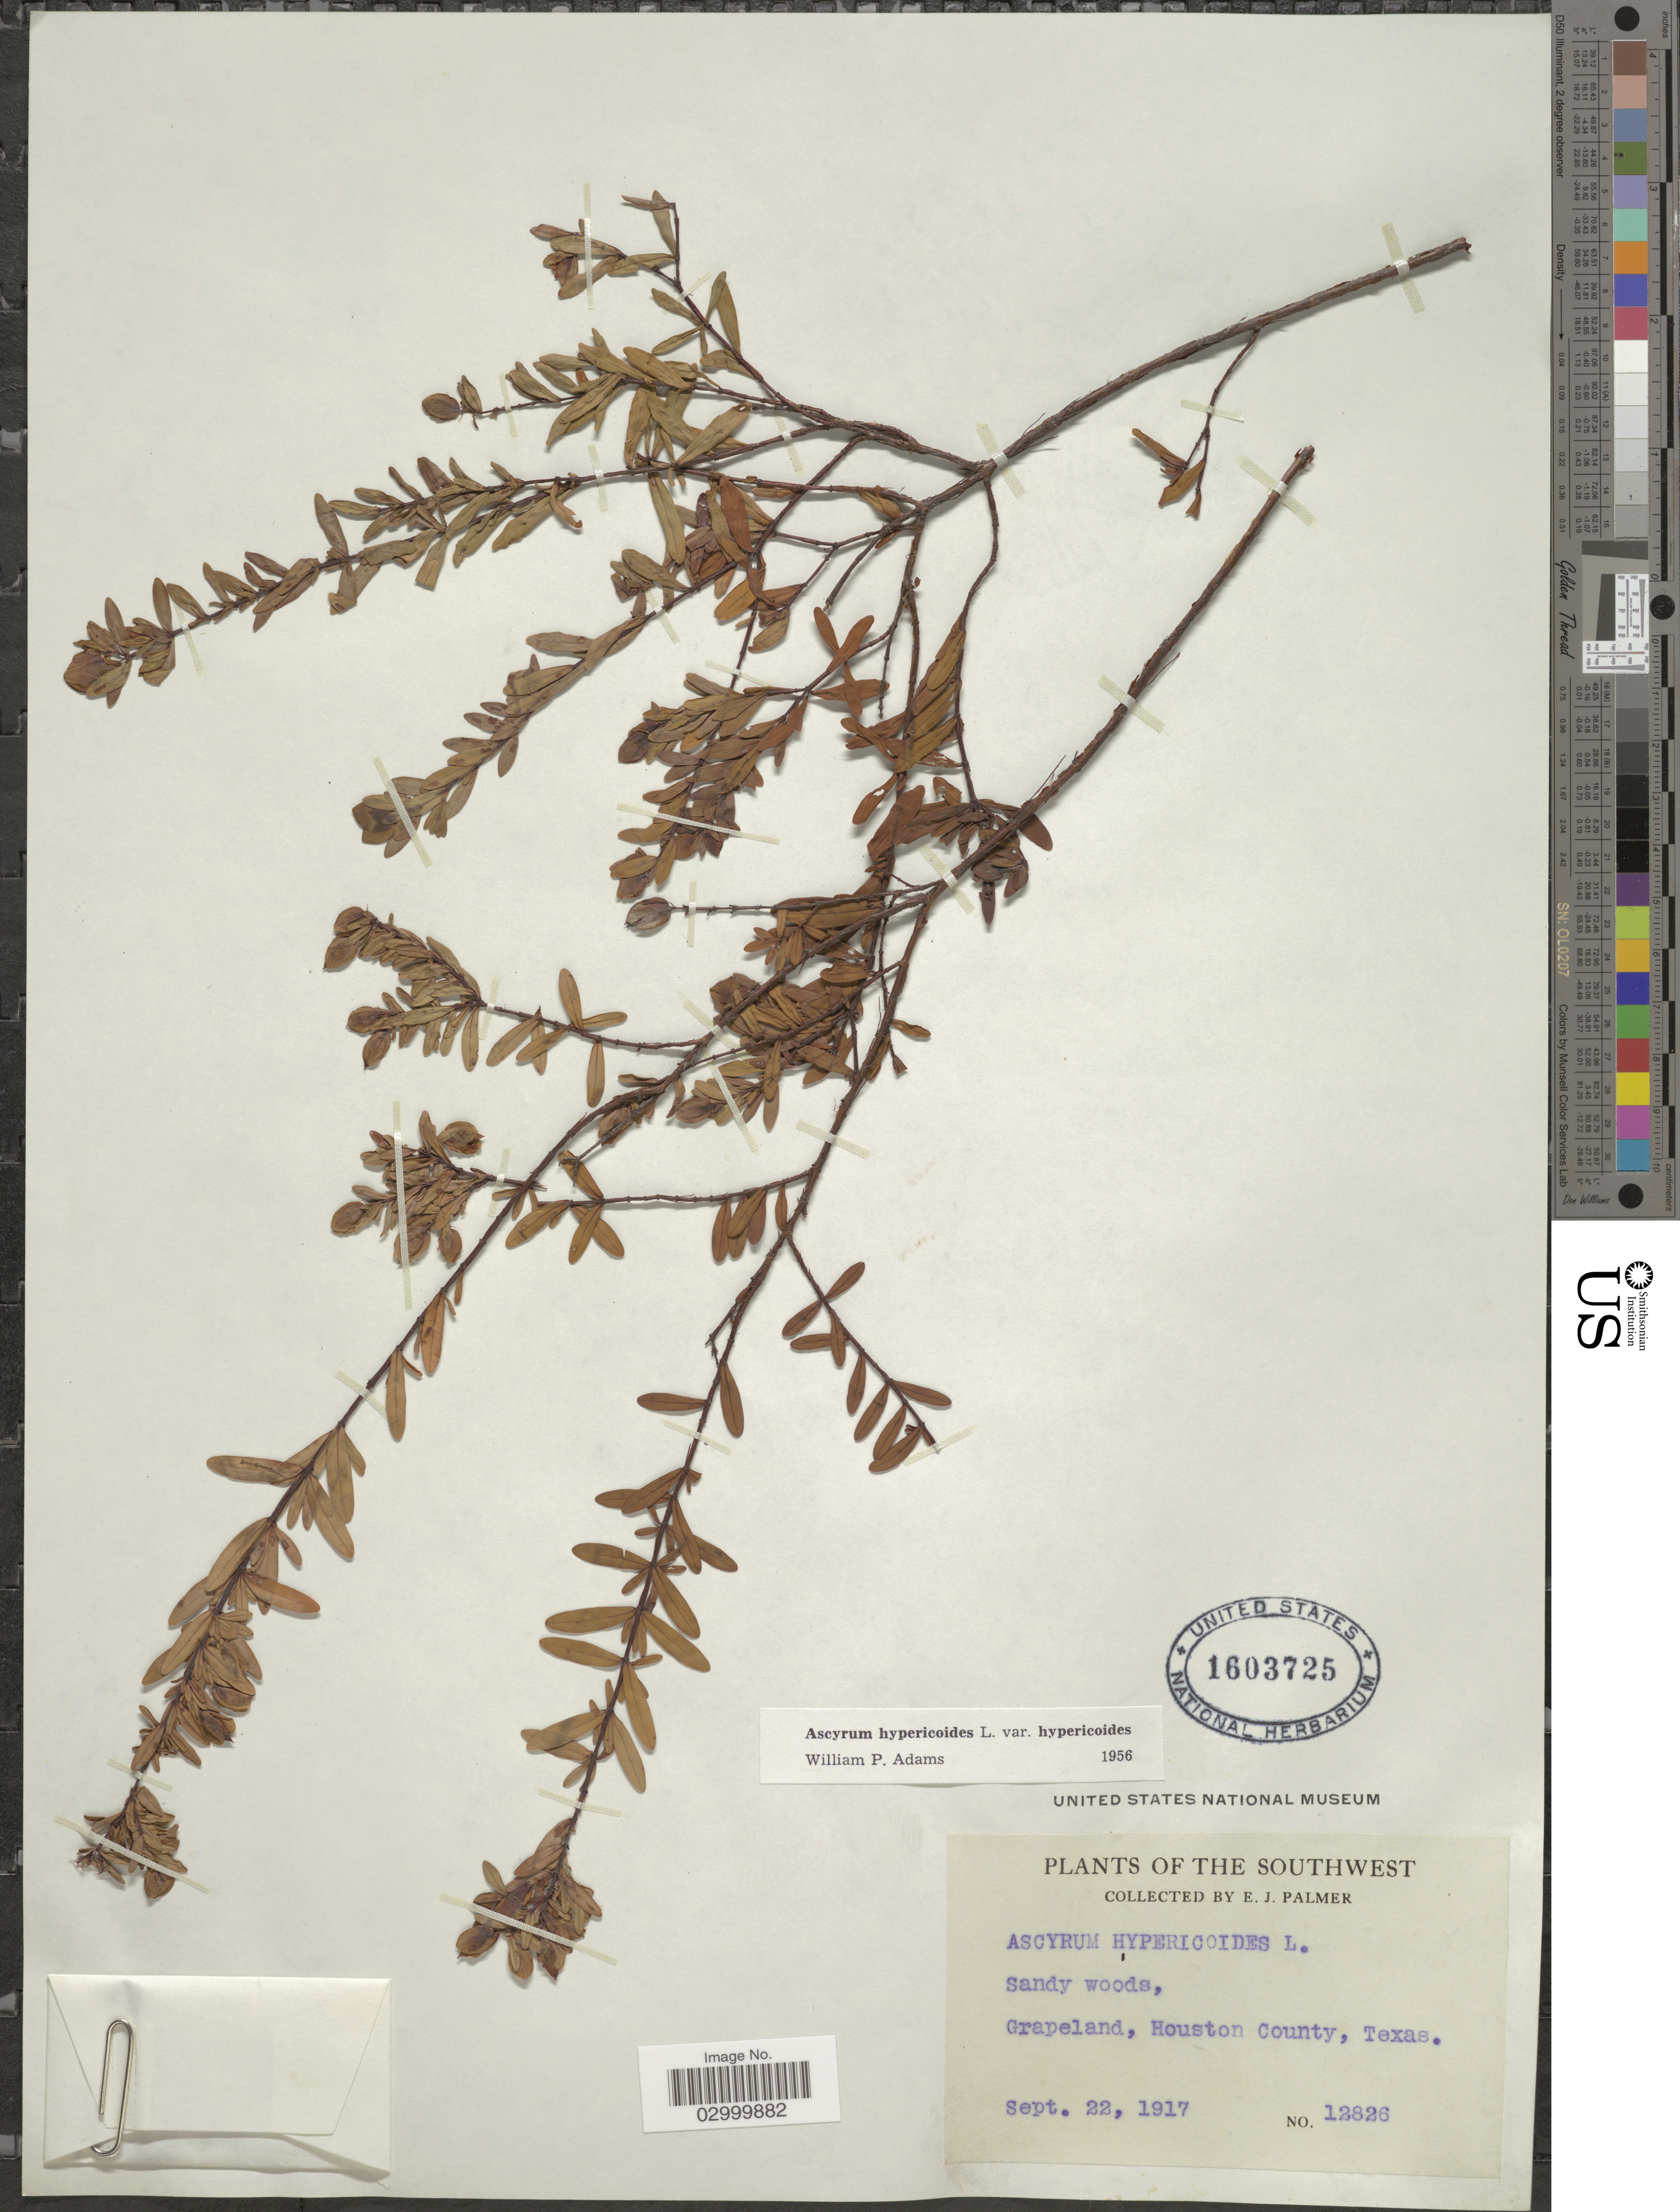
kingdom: Plantae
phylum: Tracheophyta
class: Magnoliopsida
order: Malpighiales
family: Hypericaceae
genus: Hypericum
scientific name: Hypericum hypericoides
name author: (L.) Crantz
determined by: Strong, Mark T., (BOT), Smithsonian Institution - National Museum of Natural History (UNITED STATES)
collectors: E. J. Palmer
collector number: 12826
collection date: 1917-09-22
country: United States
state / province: Texas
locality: Southwest. Sandy woods, Grapeland, Houston County.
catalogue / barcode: US 1603725